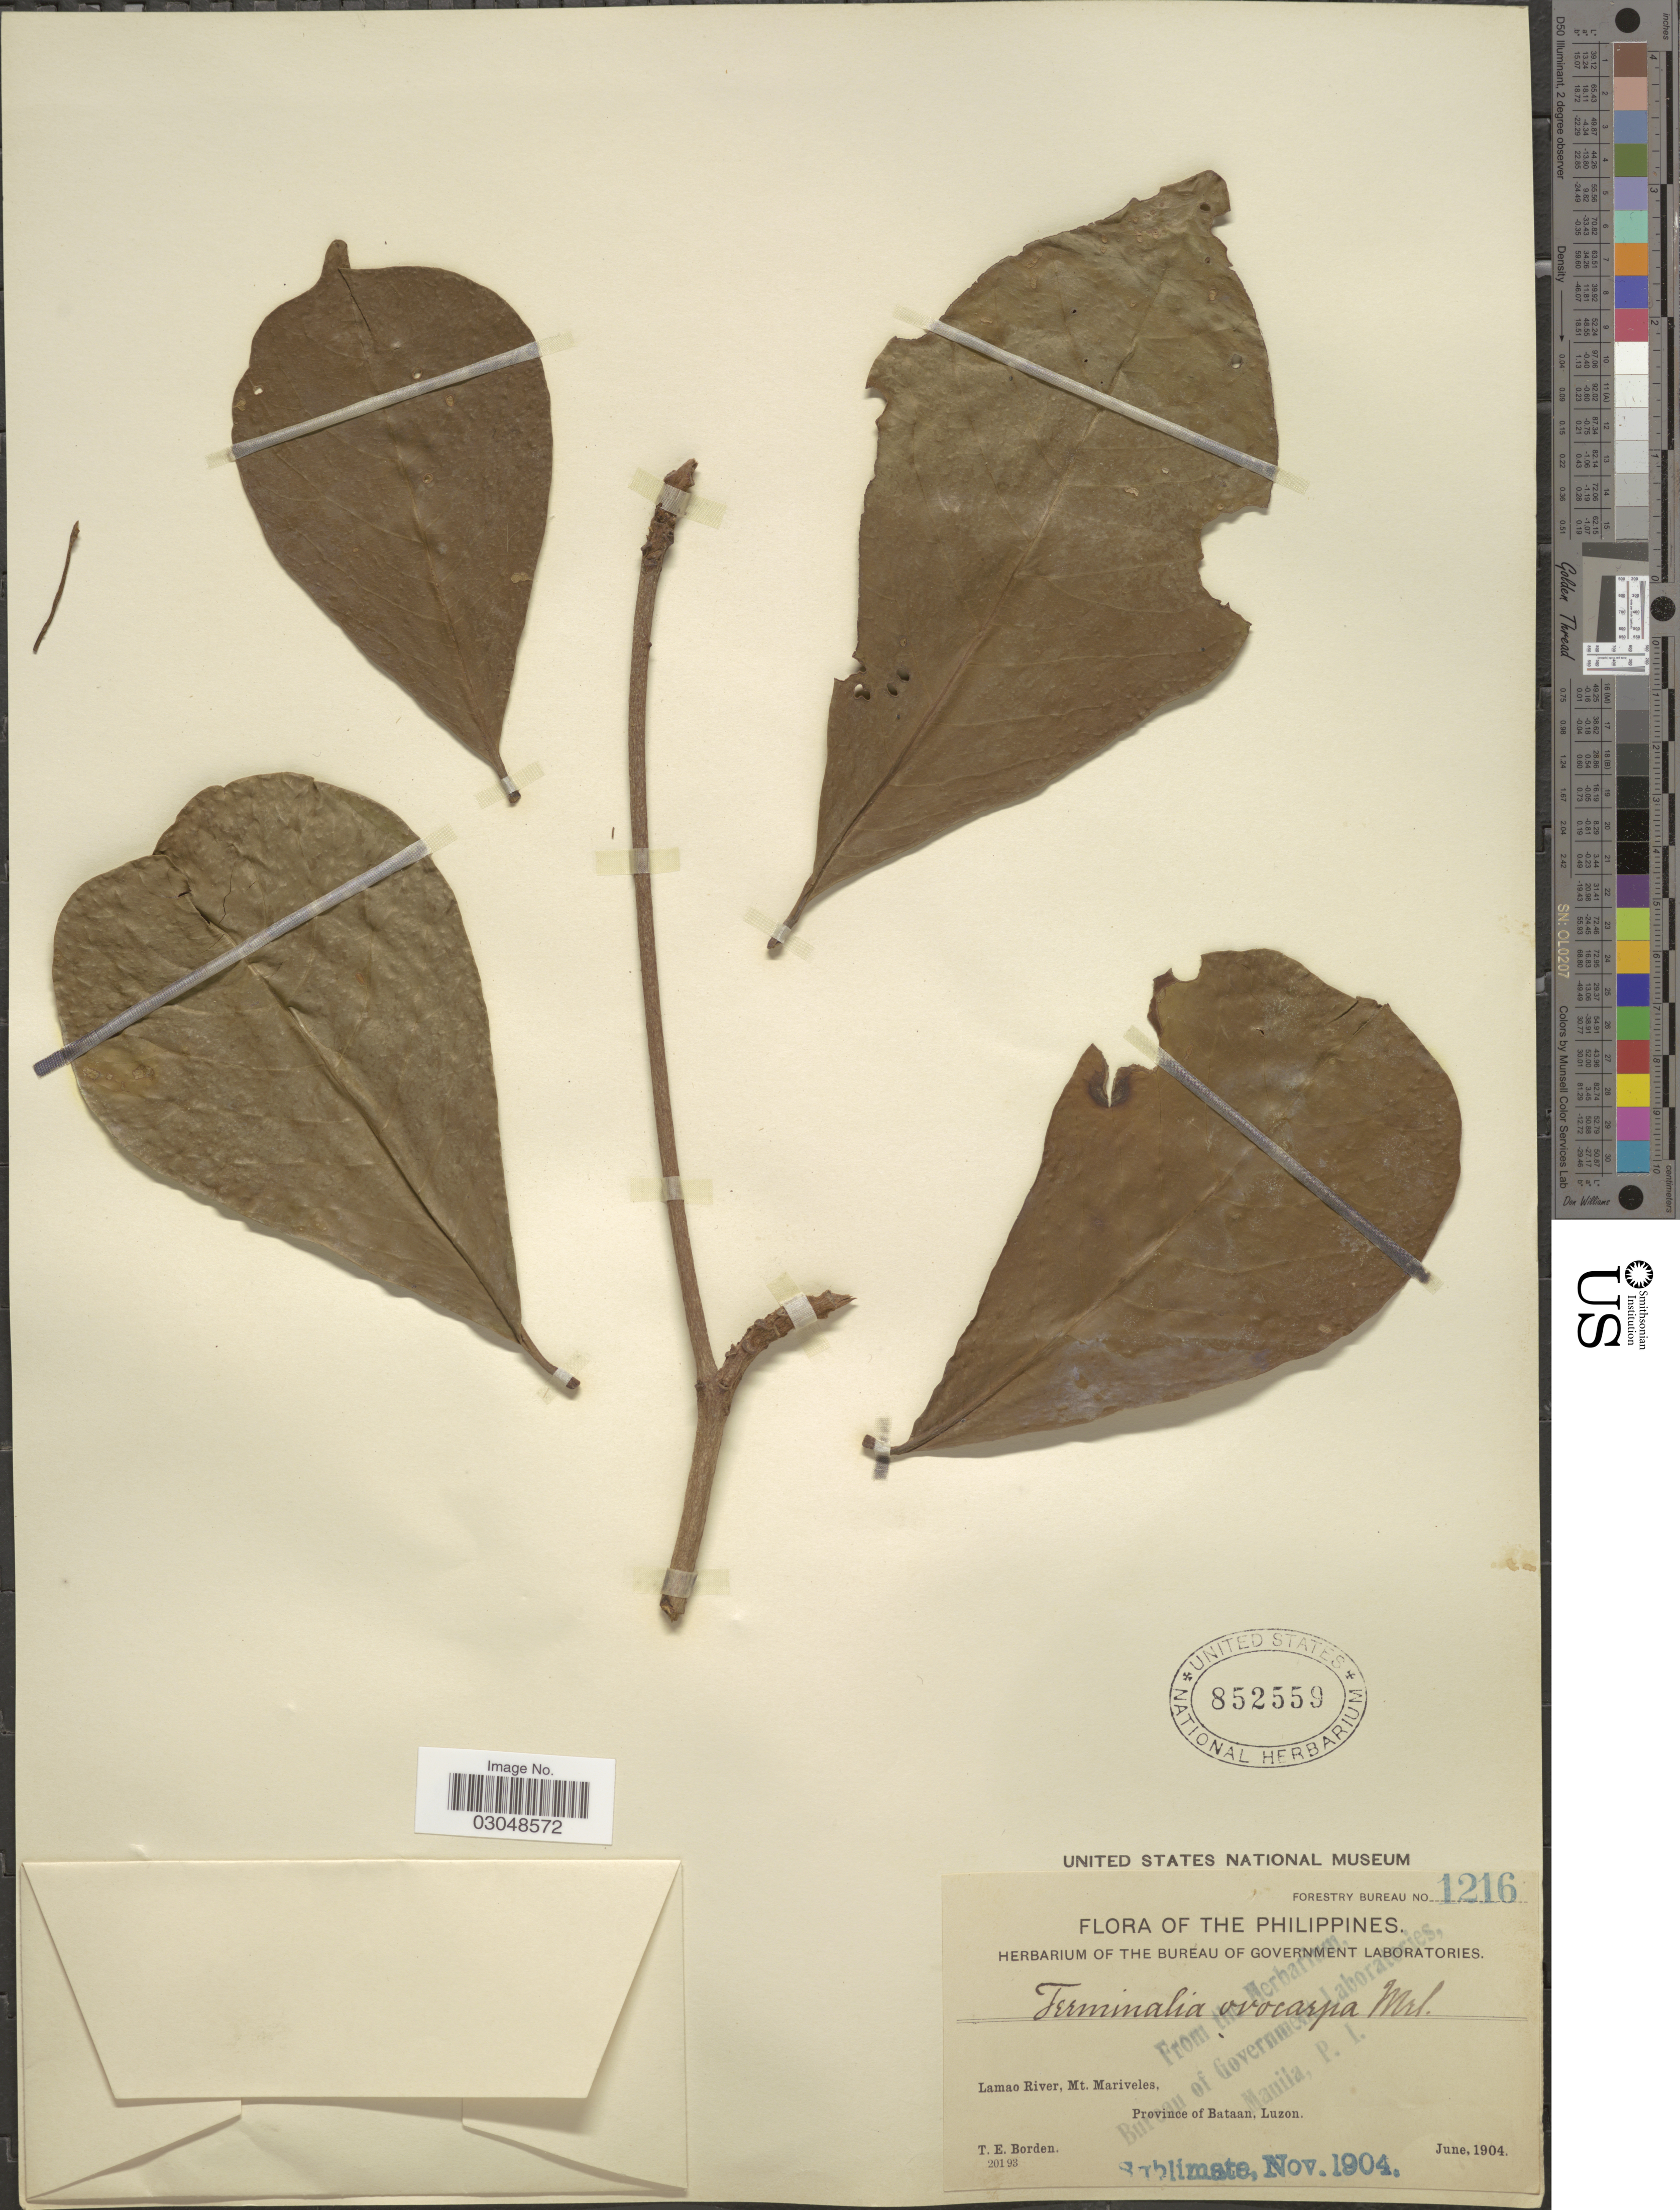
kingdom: Plantae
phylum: Tracheophyta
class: Magnoliopsida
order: Myrtales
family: Combretaceae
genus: Terminalia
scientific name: Terminalia ovocarpa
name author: Merr.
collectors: T. E. Borden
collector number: Forestry Bureau 1216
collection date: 1904-06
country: Philippines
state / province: Cagayan Valley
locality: Lamao River, Mt. Mariveles, Province of Bataan, Luzon.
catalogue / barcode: US 852559